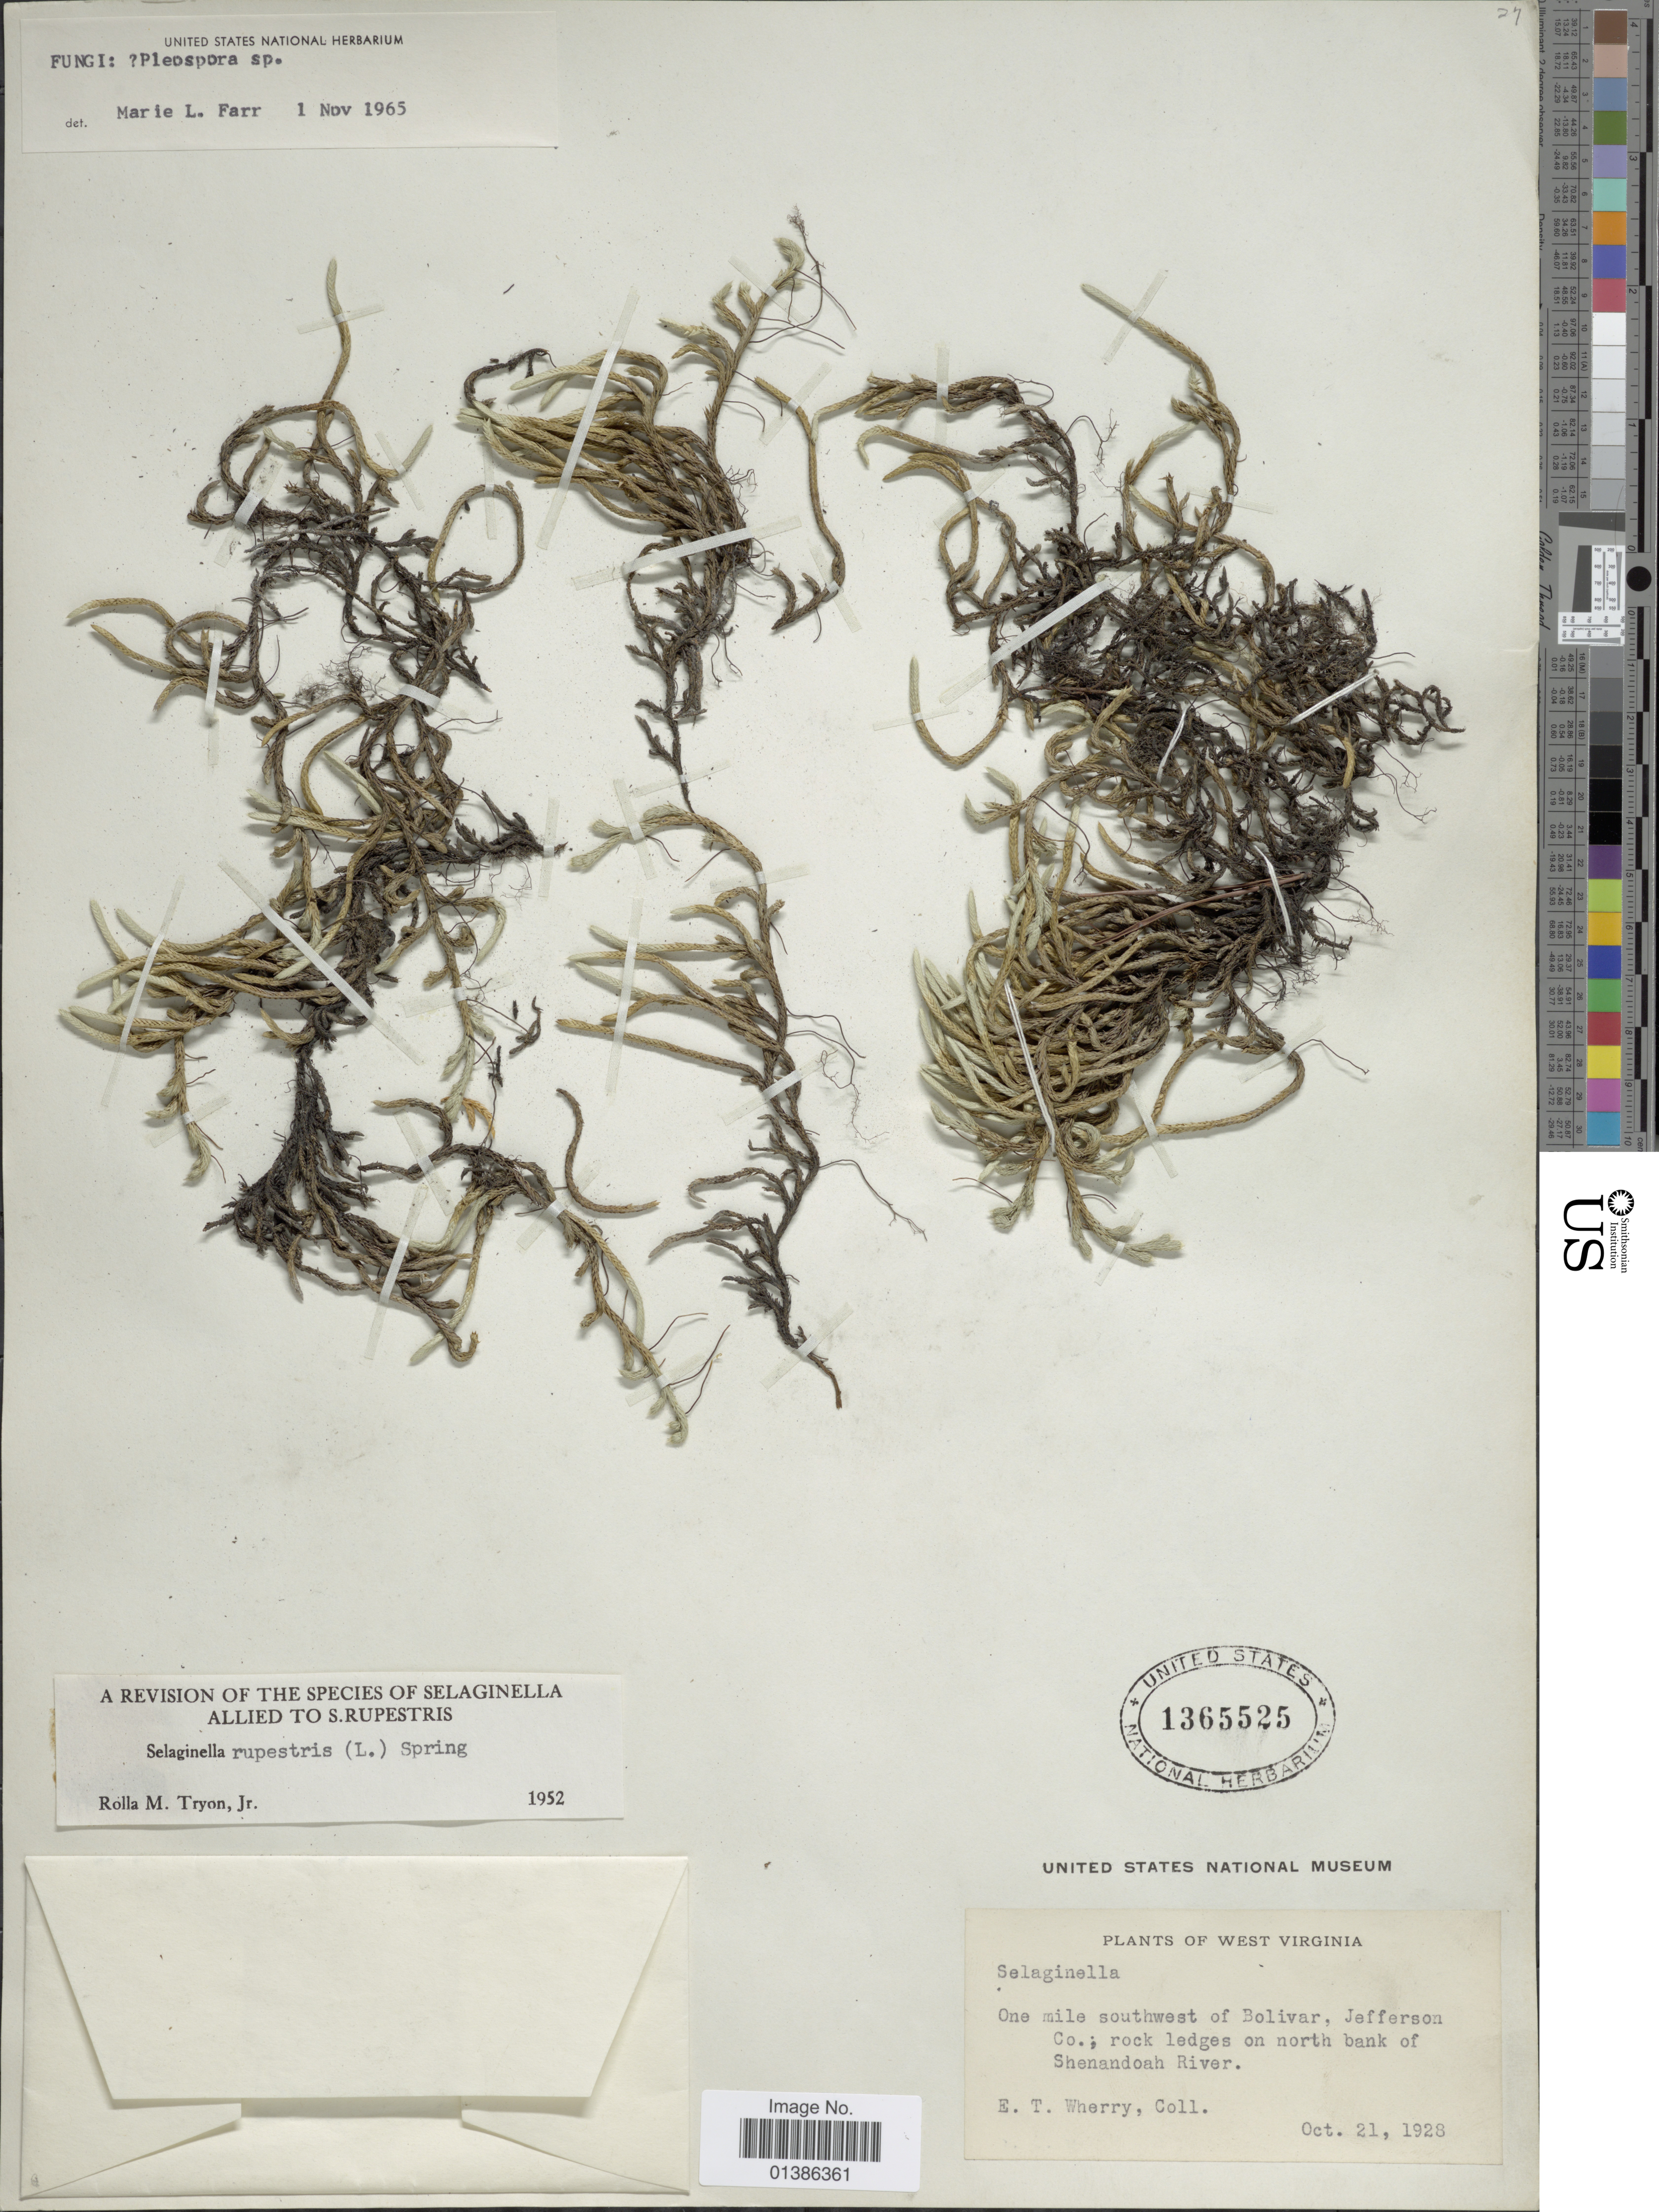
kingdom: Plantae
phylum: Tracheophyta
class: Lycopodiopsida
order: Selaginellales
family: Selaginellaceae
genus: Selaginella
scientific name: Selaginella rupestris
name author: (L.) Spring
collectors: E. T. Wherry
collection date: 1928-10-21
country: United States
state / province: West Virginia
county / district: Jefferson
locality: One mile southwest of Bolivar, Jefferson Co.; rock ledges on north bank of Shenandoah River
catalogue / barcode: US 1365525